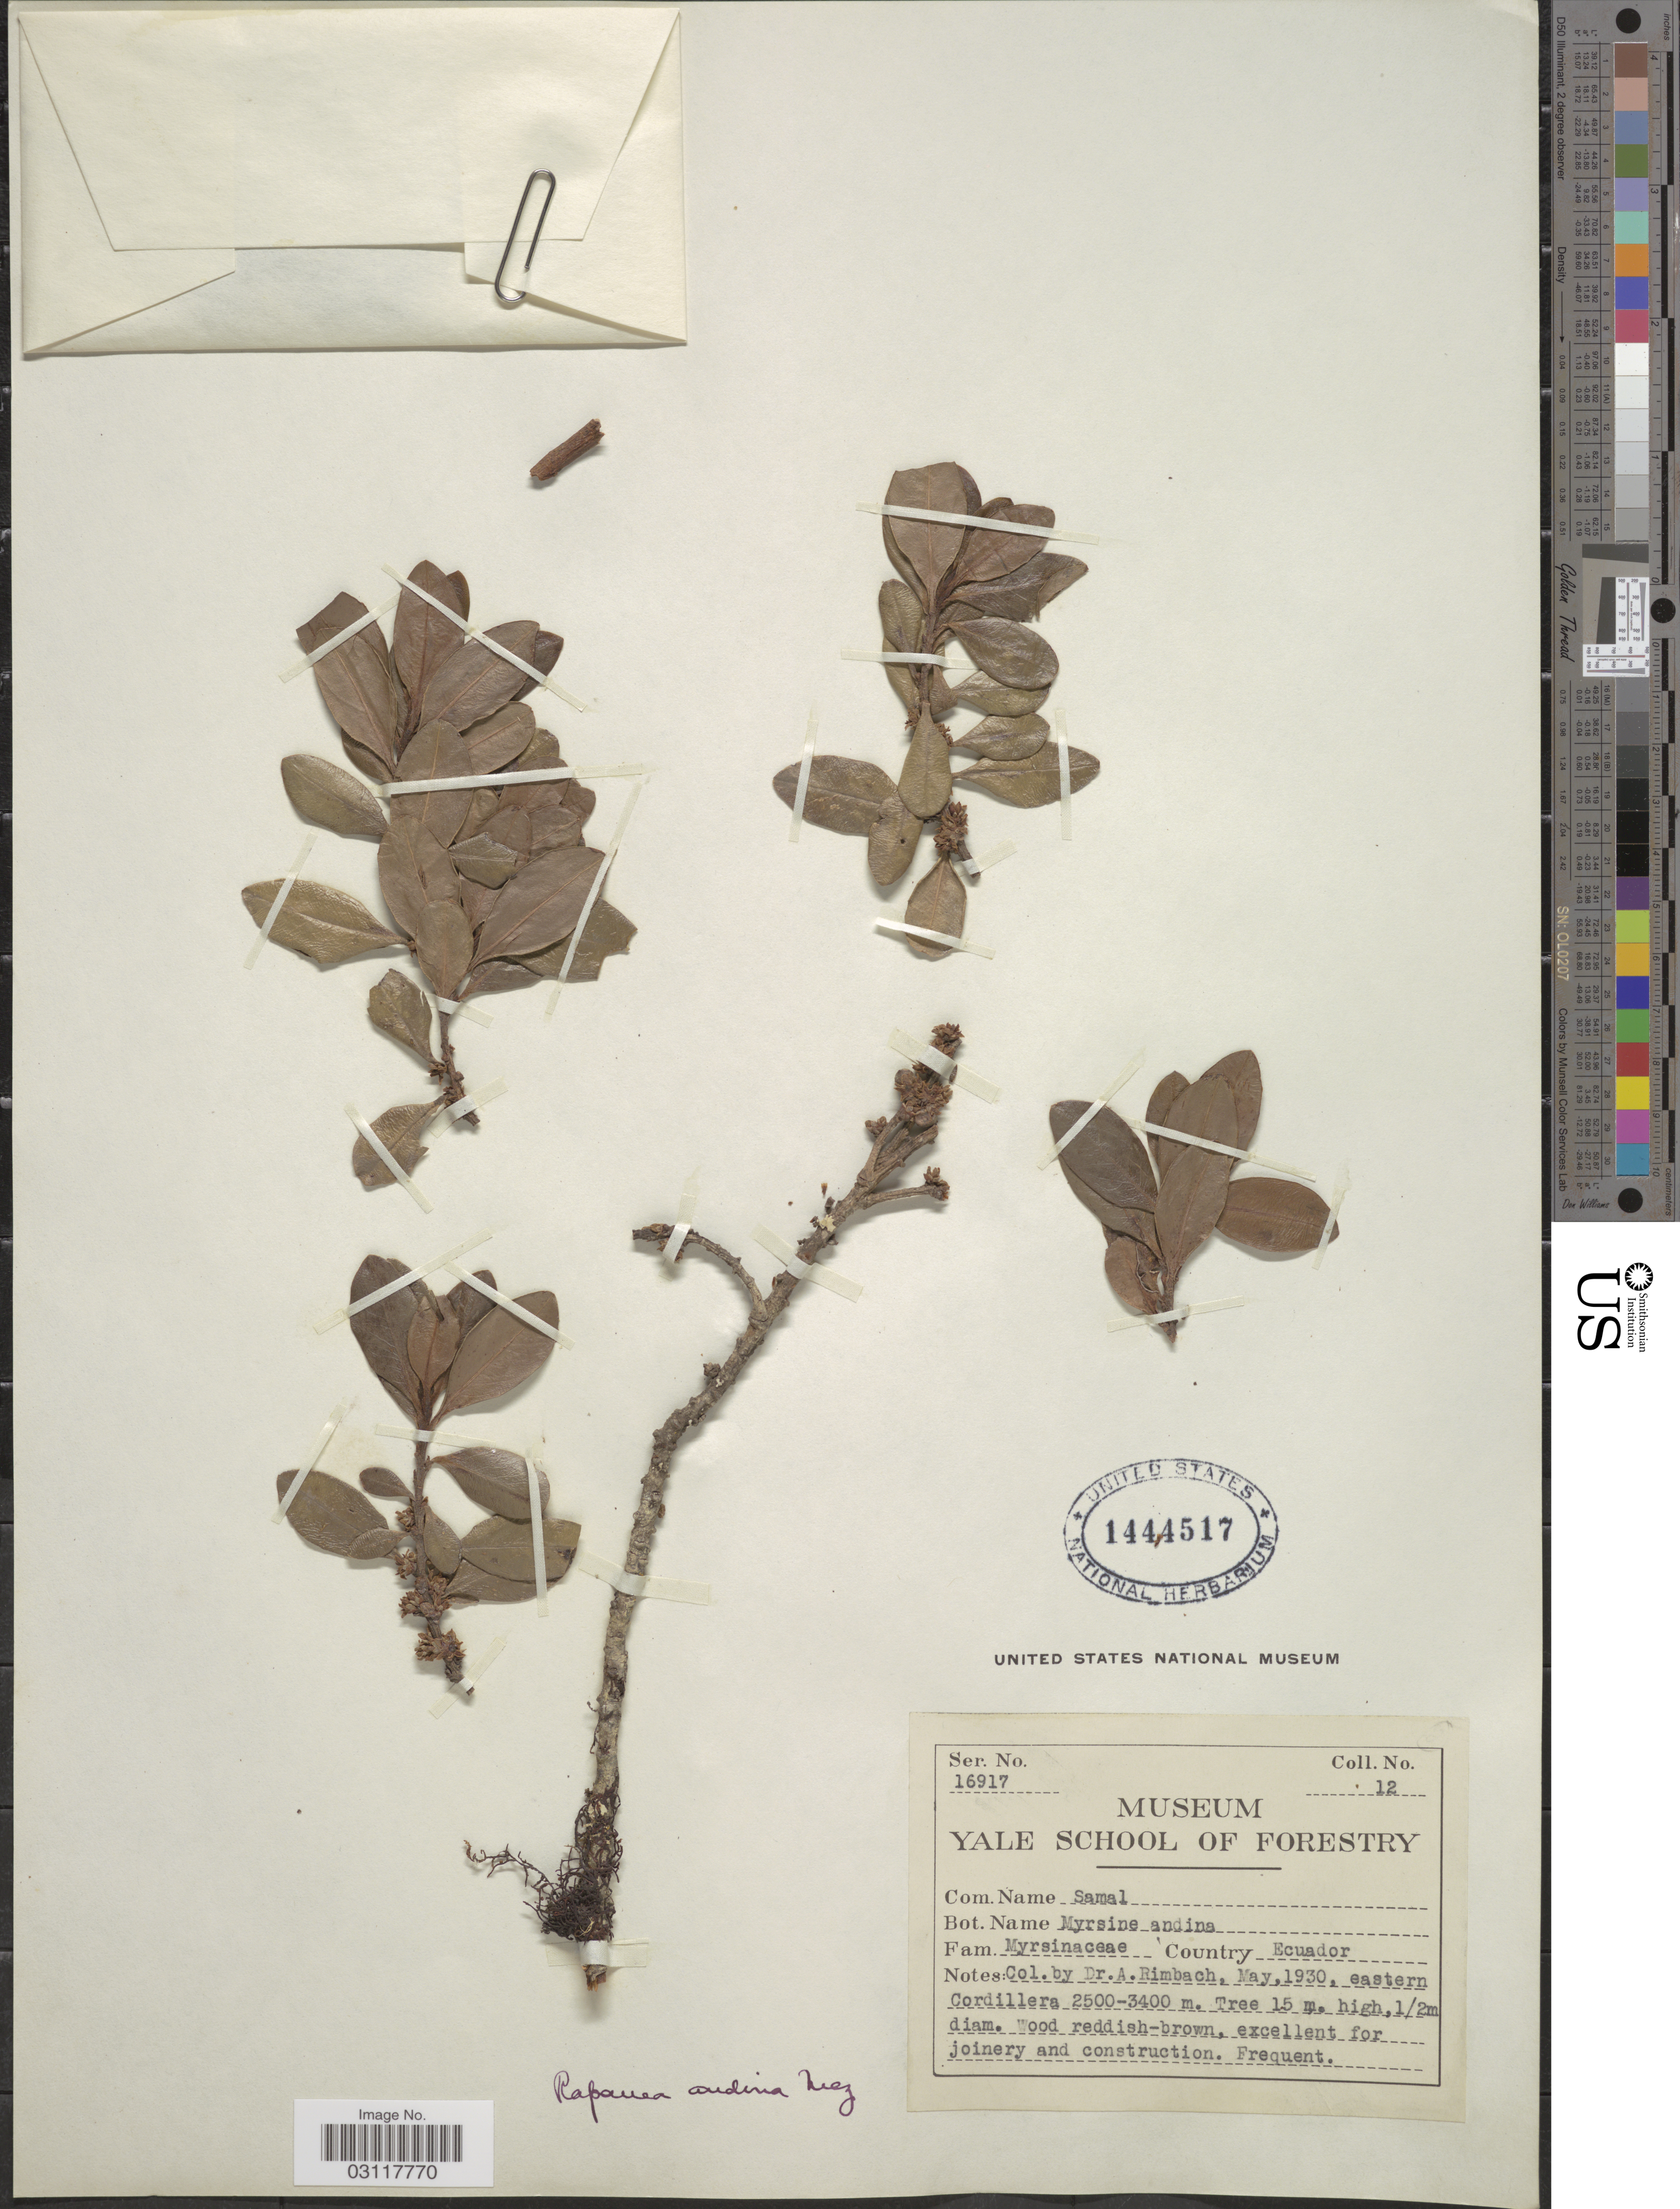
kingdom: Plantae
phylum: Tracheophyta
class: Magnoliopsida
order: Ericales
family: Primulaceae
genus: Rapanea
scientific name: Rapanea andina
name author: Mez in Engl.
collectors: A. Rimbach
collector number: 12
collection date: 1930-05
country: Ecuador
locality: Eastern Cordillera.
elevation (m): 2500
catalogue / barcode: US 1444517